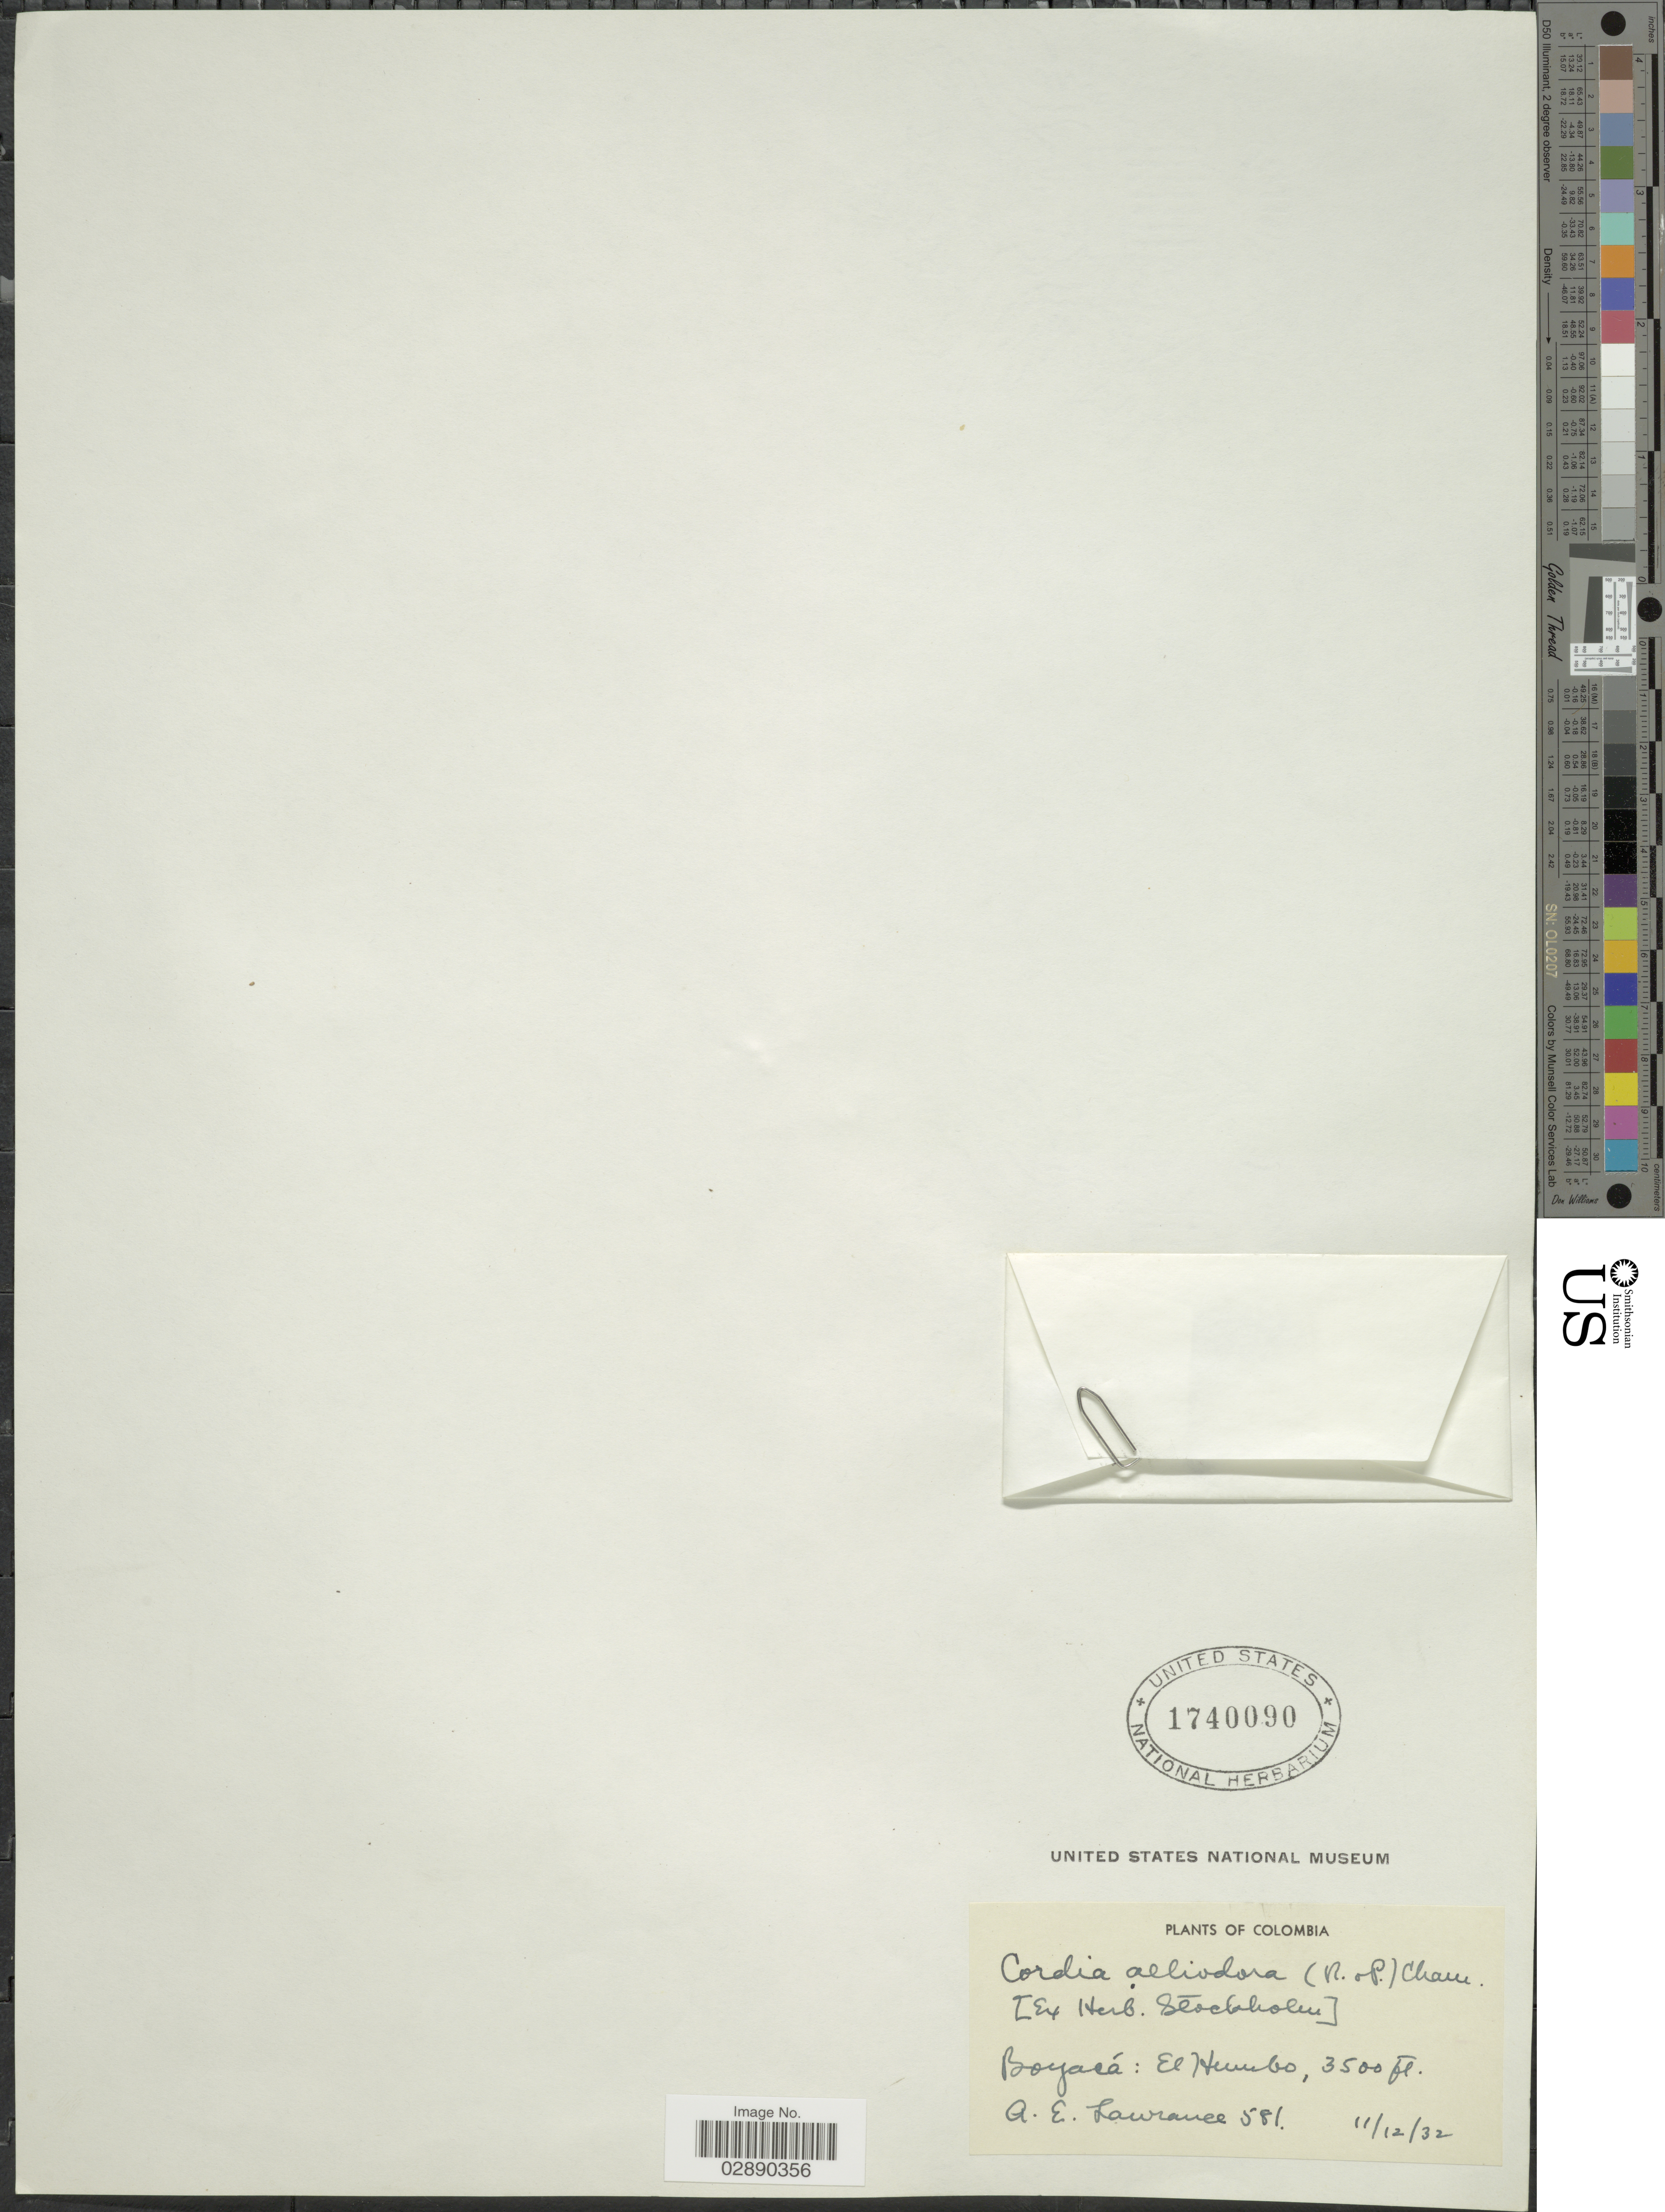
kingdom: Plantae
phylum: Tracheophyta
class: Magnoliopsida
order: Boraginales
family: Cordiaceae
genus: Cordia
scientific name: Cordia alliodora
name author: (Ruiz & Pav.) Oken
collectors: A. Lawrance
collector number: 581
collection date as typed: Transcribed d/m/y: 11/12/32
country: Colombia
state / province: Boyacá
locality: El Humbo.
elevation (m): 1067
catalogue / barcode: US 1740090